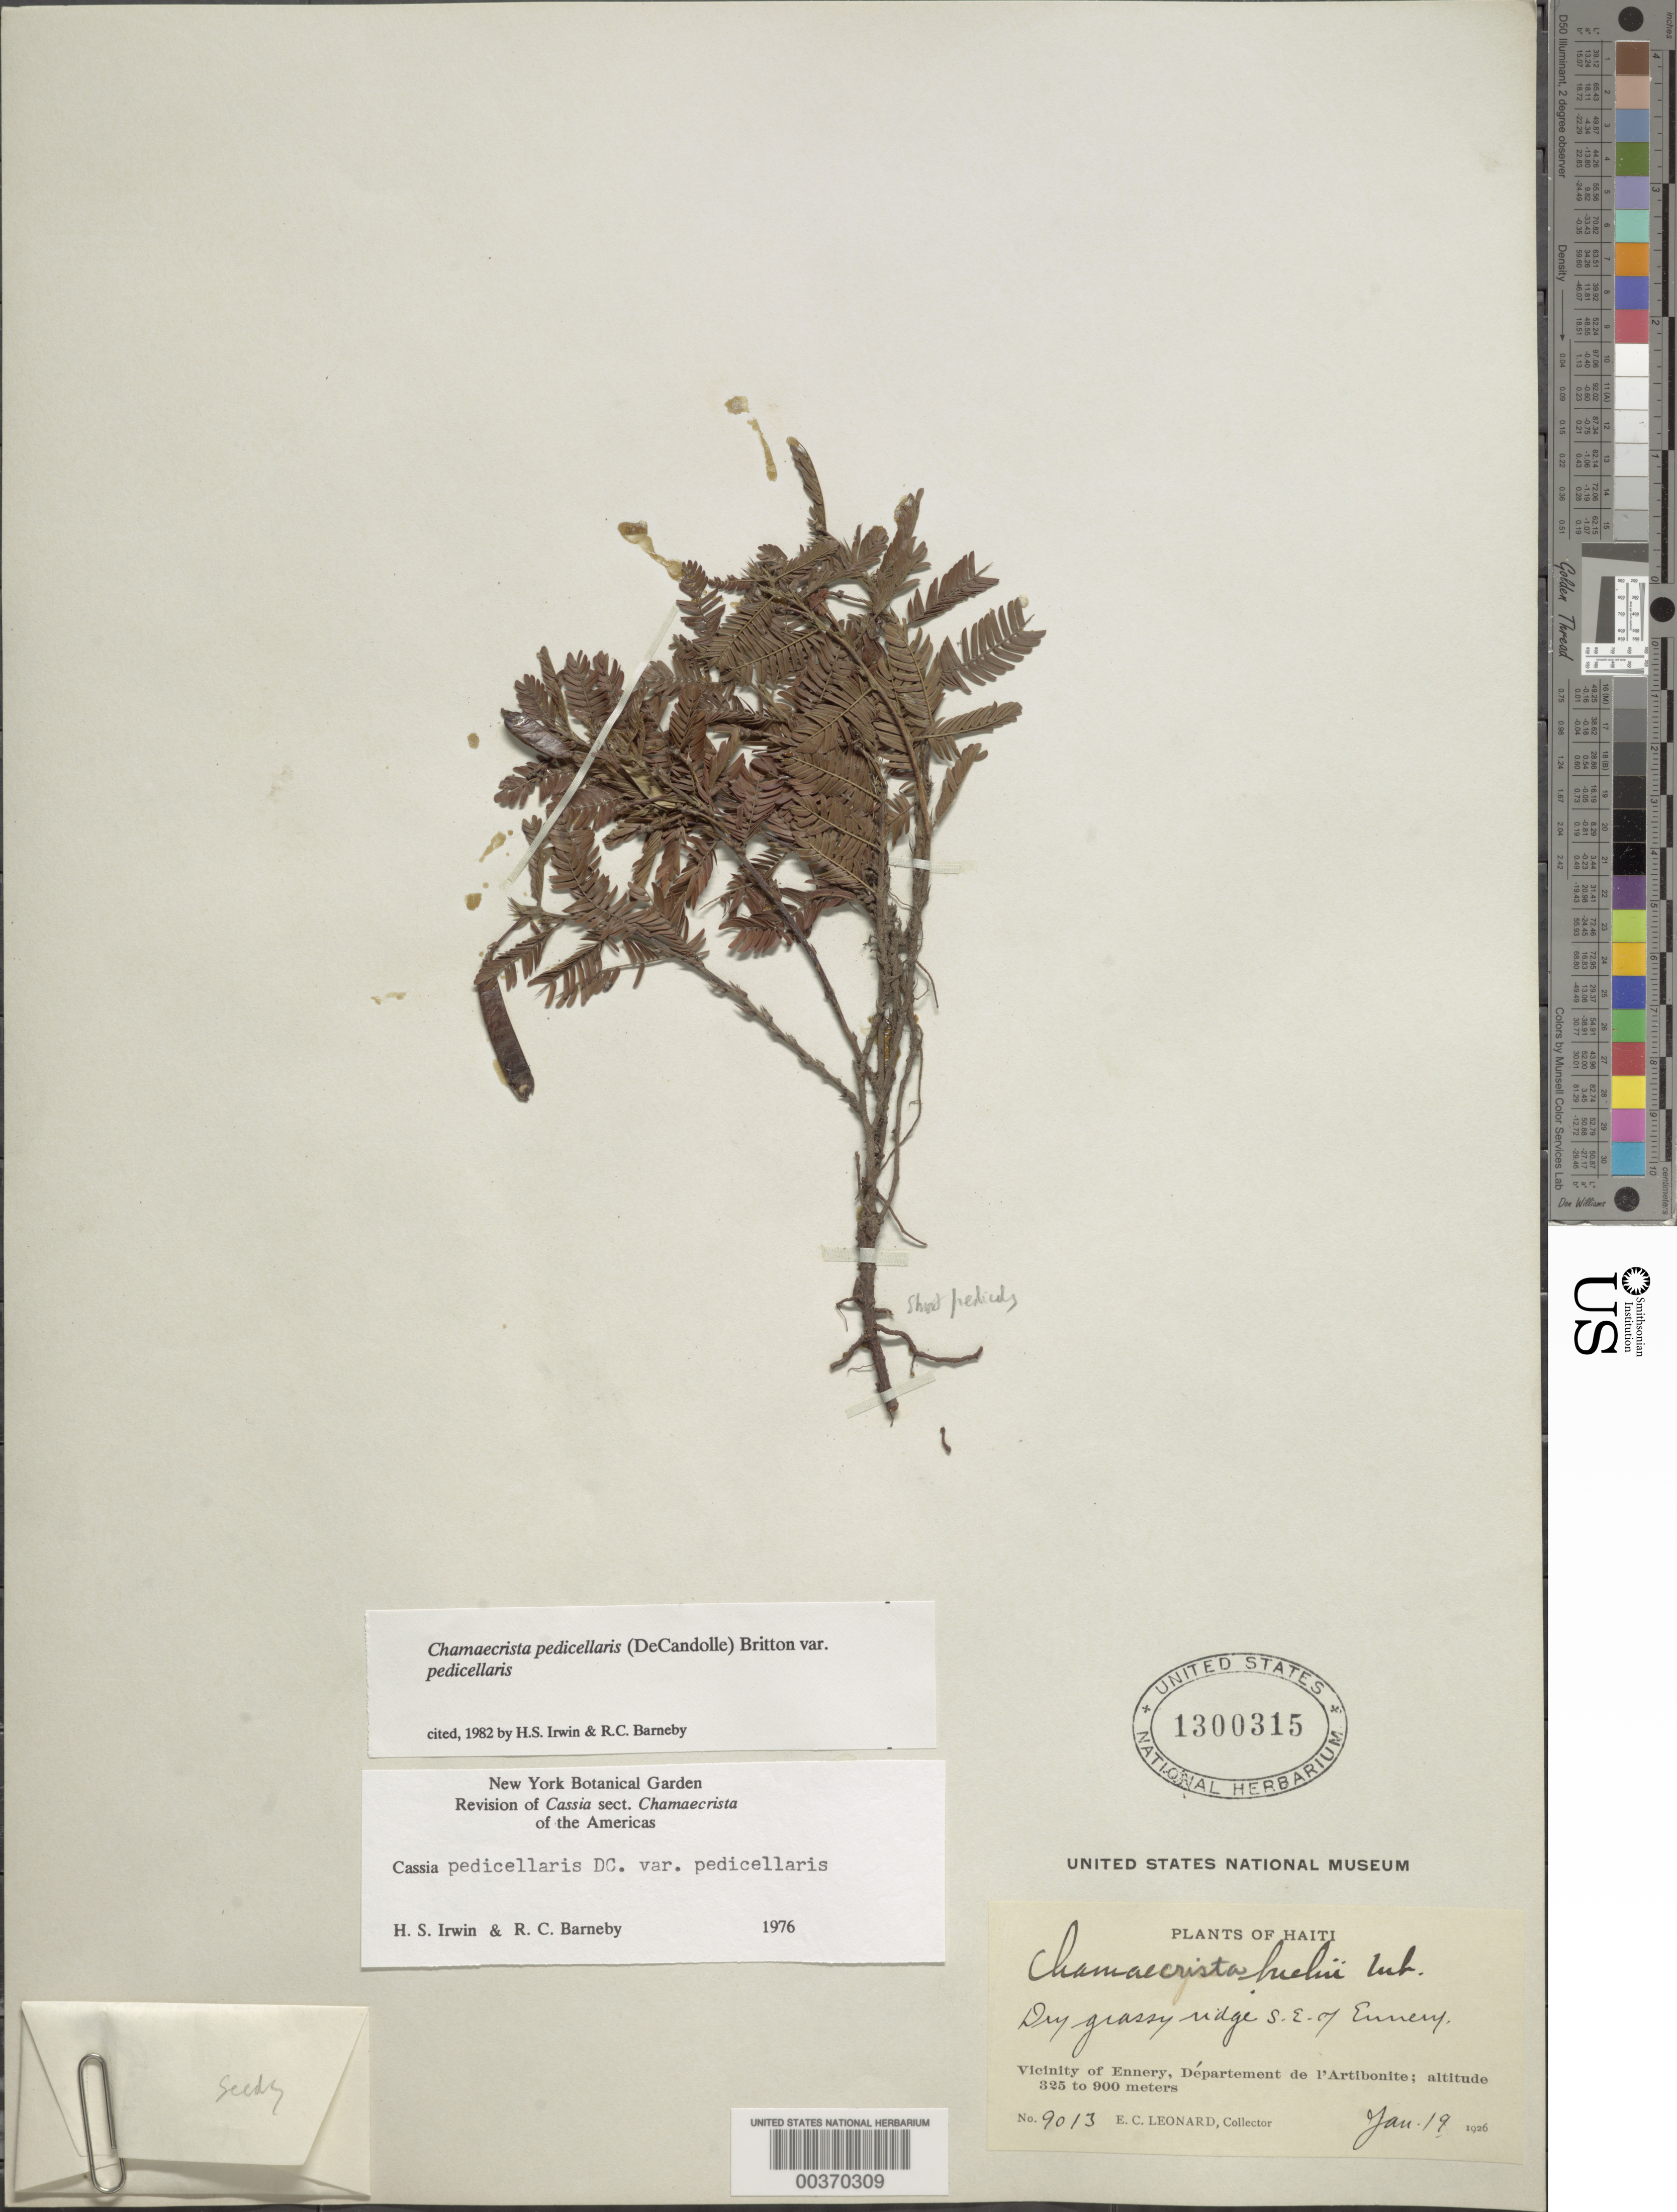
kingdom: Plantae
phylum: Tracheophyta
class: Magnoliopsida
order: Fabales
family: Fabaceae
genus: Chamaecrista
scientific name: Chamaecrista pedicellaris var. pedicellaris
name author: Britton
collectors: E. C. Leonard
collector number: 9013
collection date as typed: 19 Jan 1926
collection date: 1926-01-19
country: Haiti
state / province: Artibonite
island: Hispaniola Island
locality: Ridge se of ennery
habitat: Dry grassy ridge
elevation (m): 325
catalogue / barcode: US 1300315